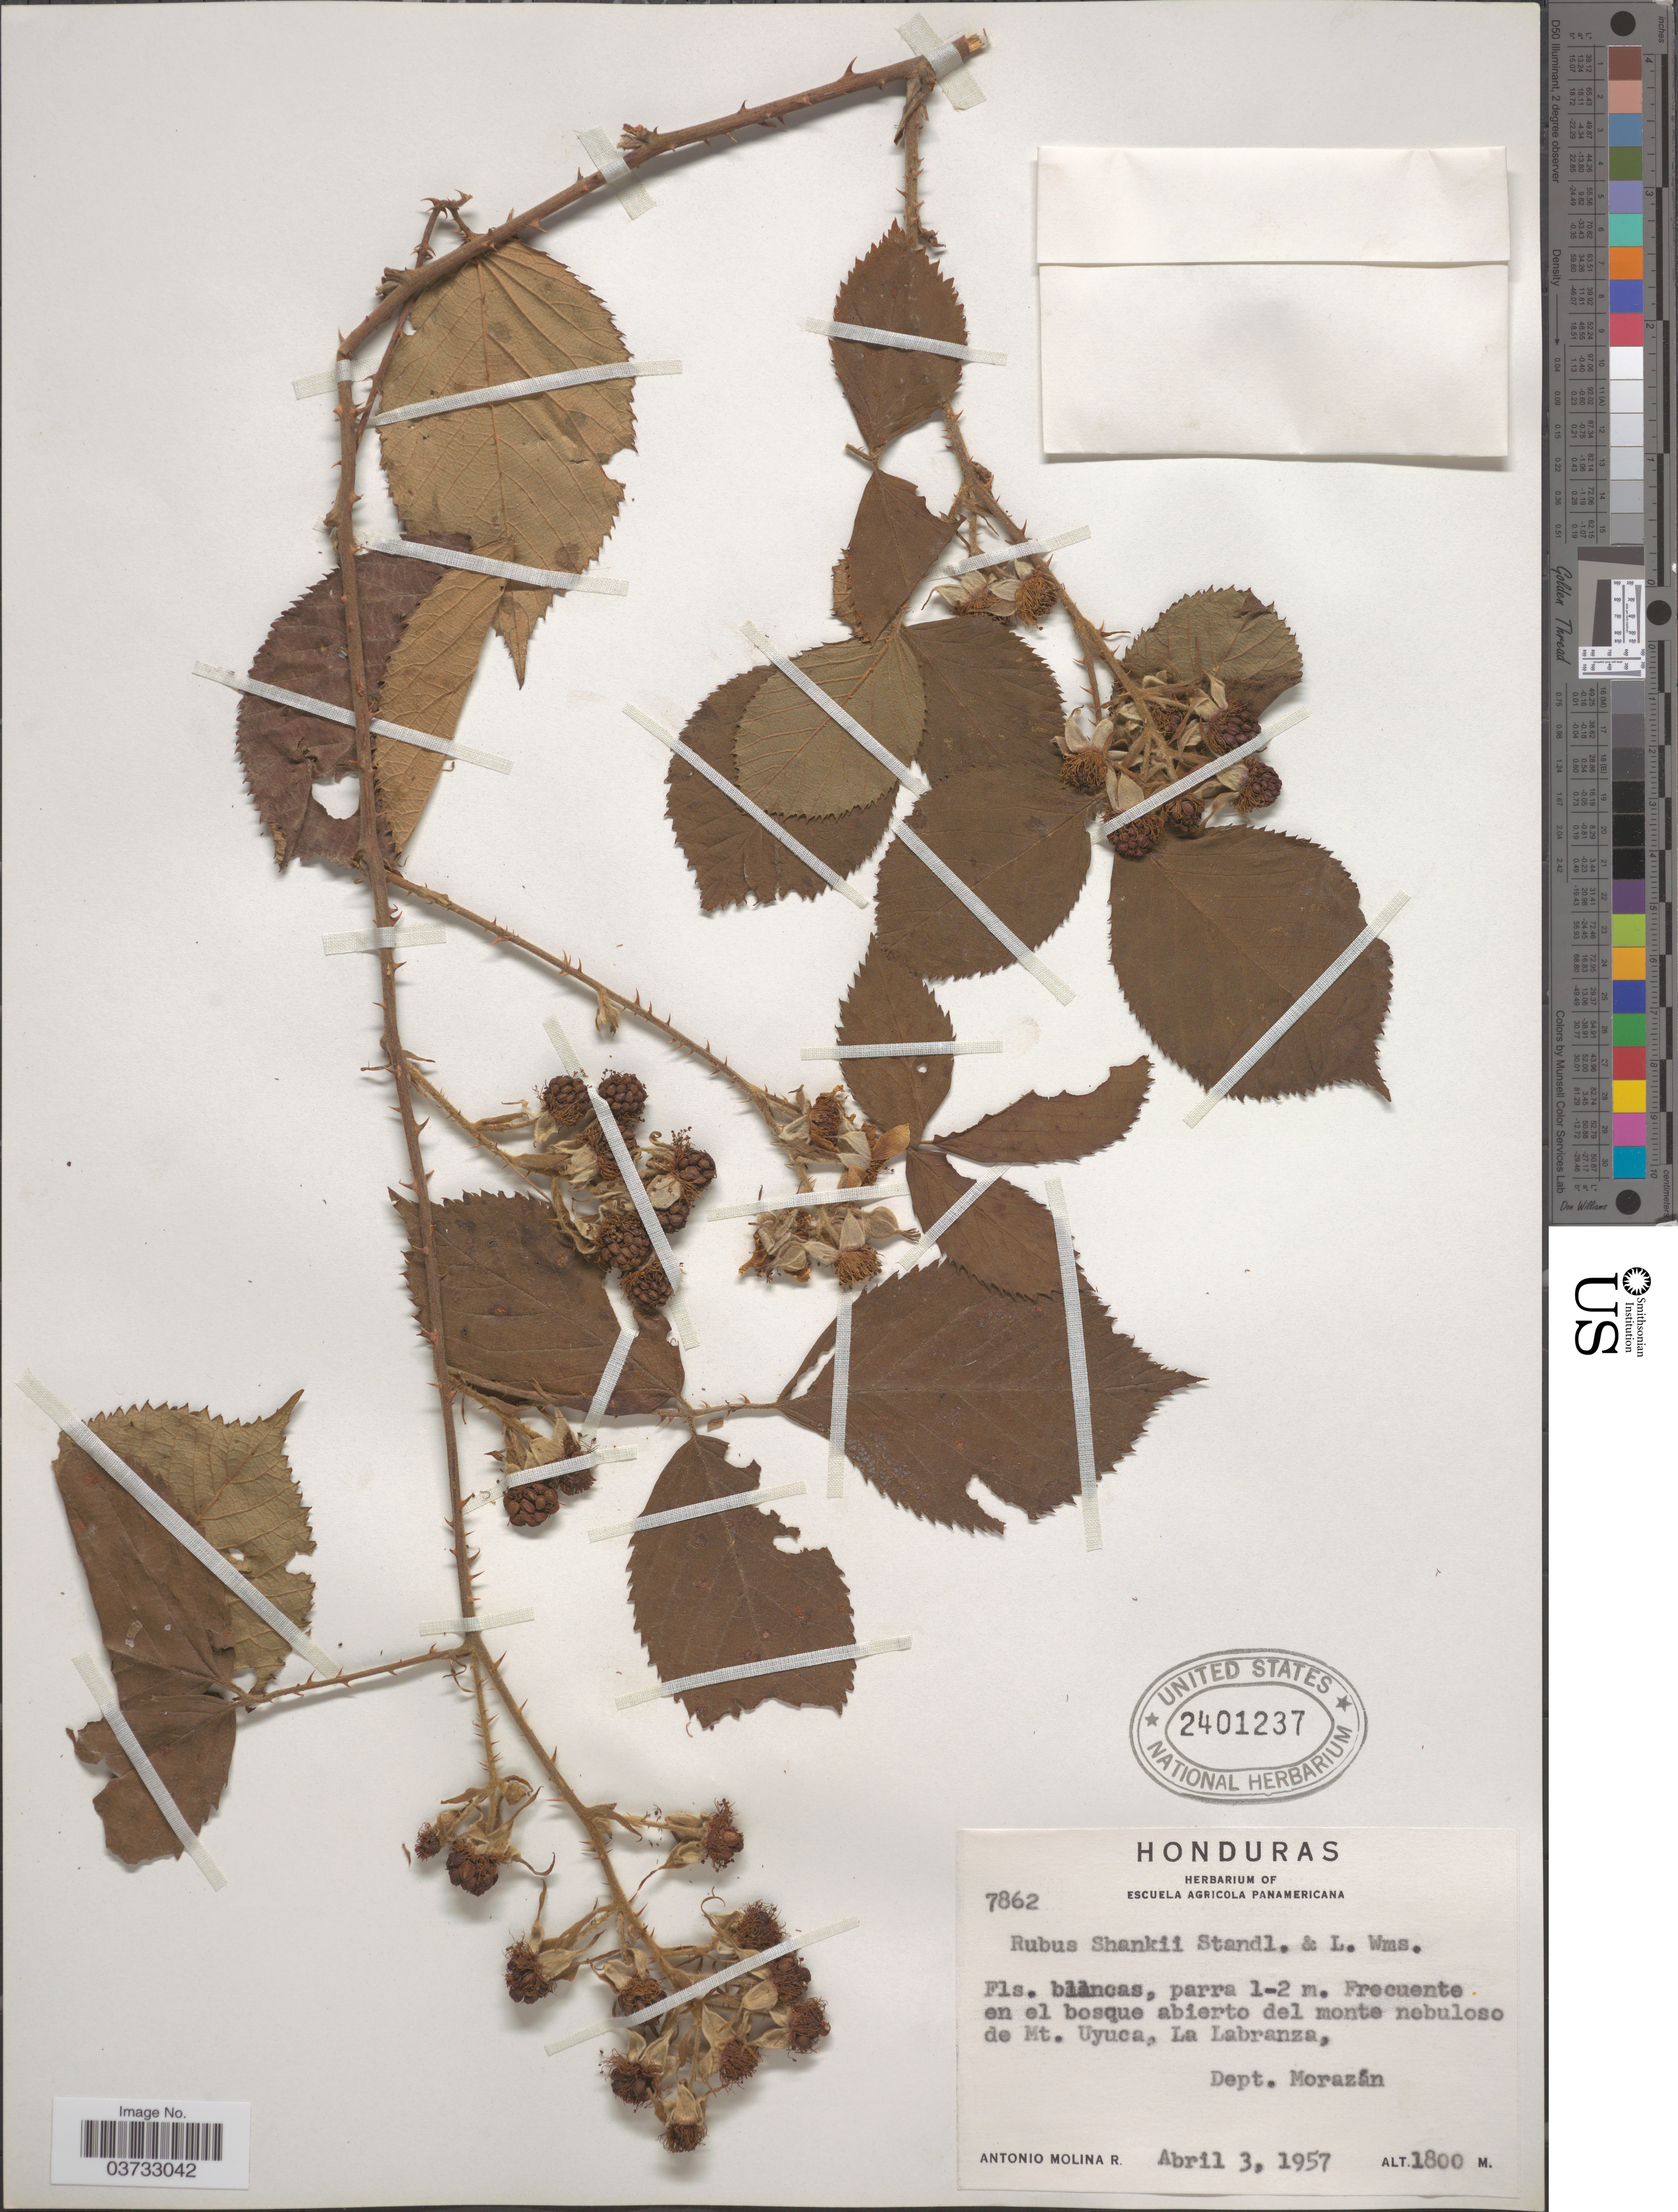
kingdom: Plantae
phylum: Tracheophyta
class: Magnoliopsida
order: Rosales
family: Rosaceae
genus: Rubus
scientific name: Rubus shankii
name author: Standl. & L.O. Williams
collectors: A. Molina R.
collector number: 7862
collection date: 1957-04-03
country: Honduras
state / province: Fco. Morazán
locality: Mt. Uyuca, La Labranza, Dept. Morazán.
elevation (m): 1800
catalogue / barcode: US 2401237